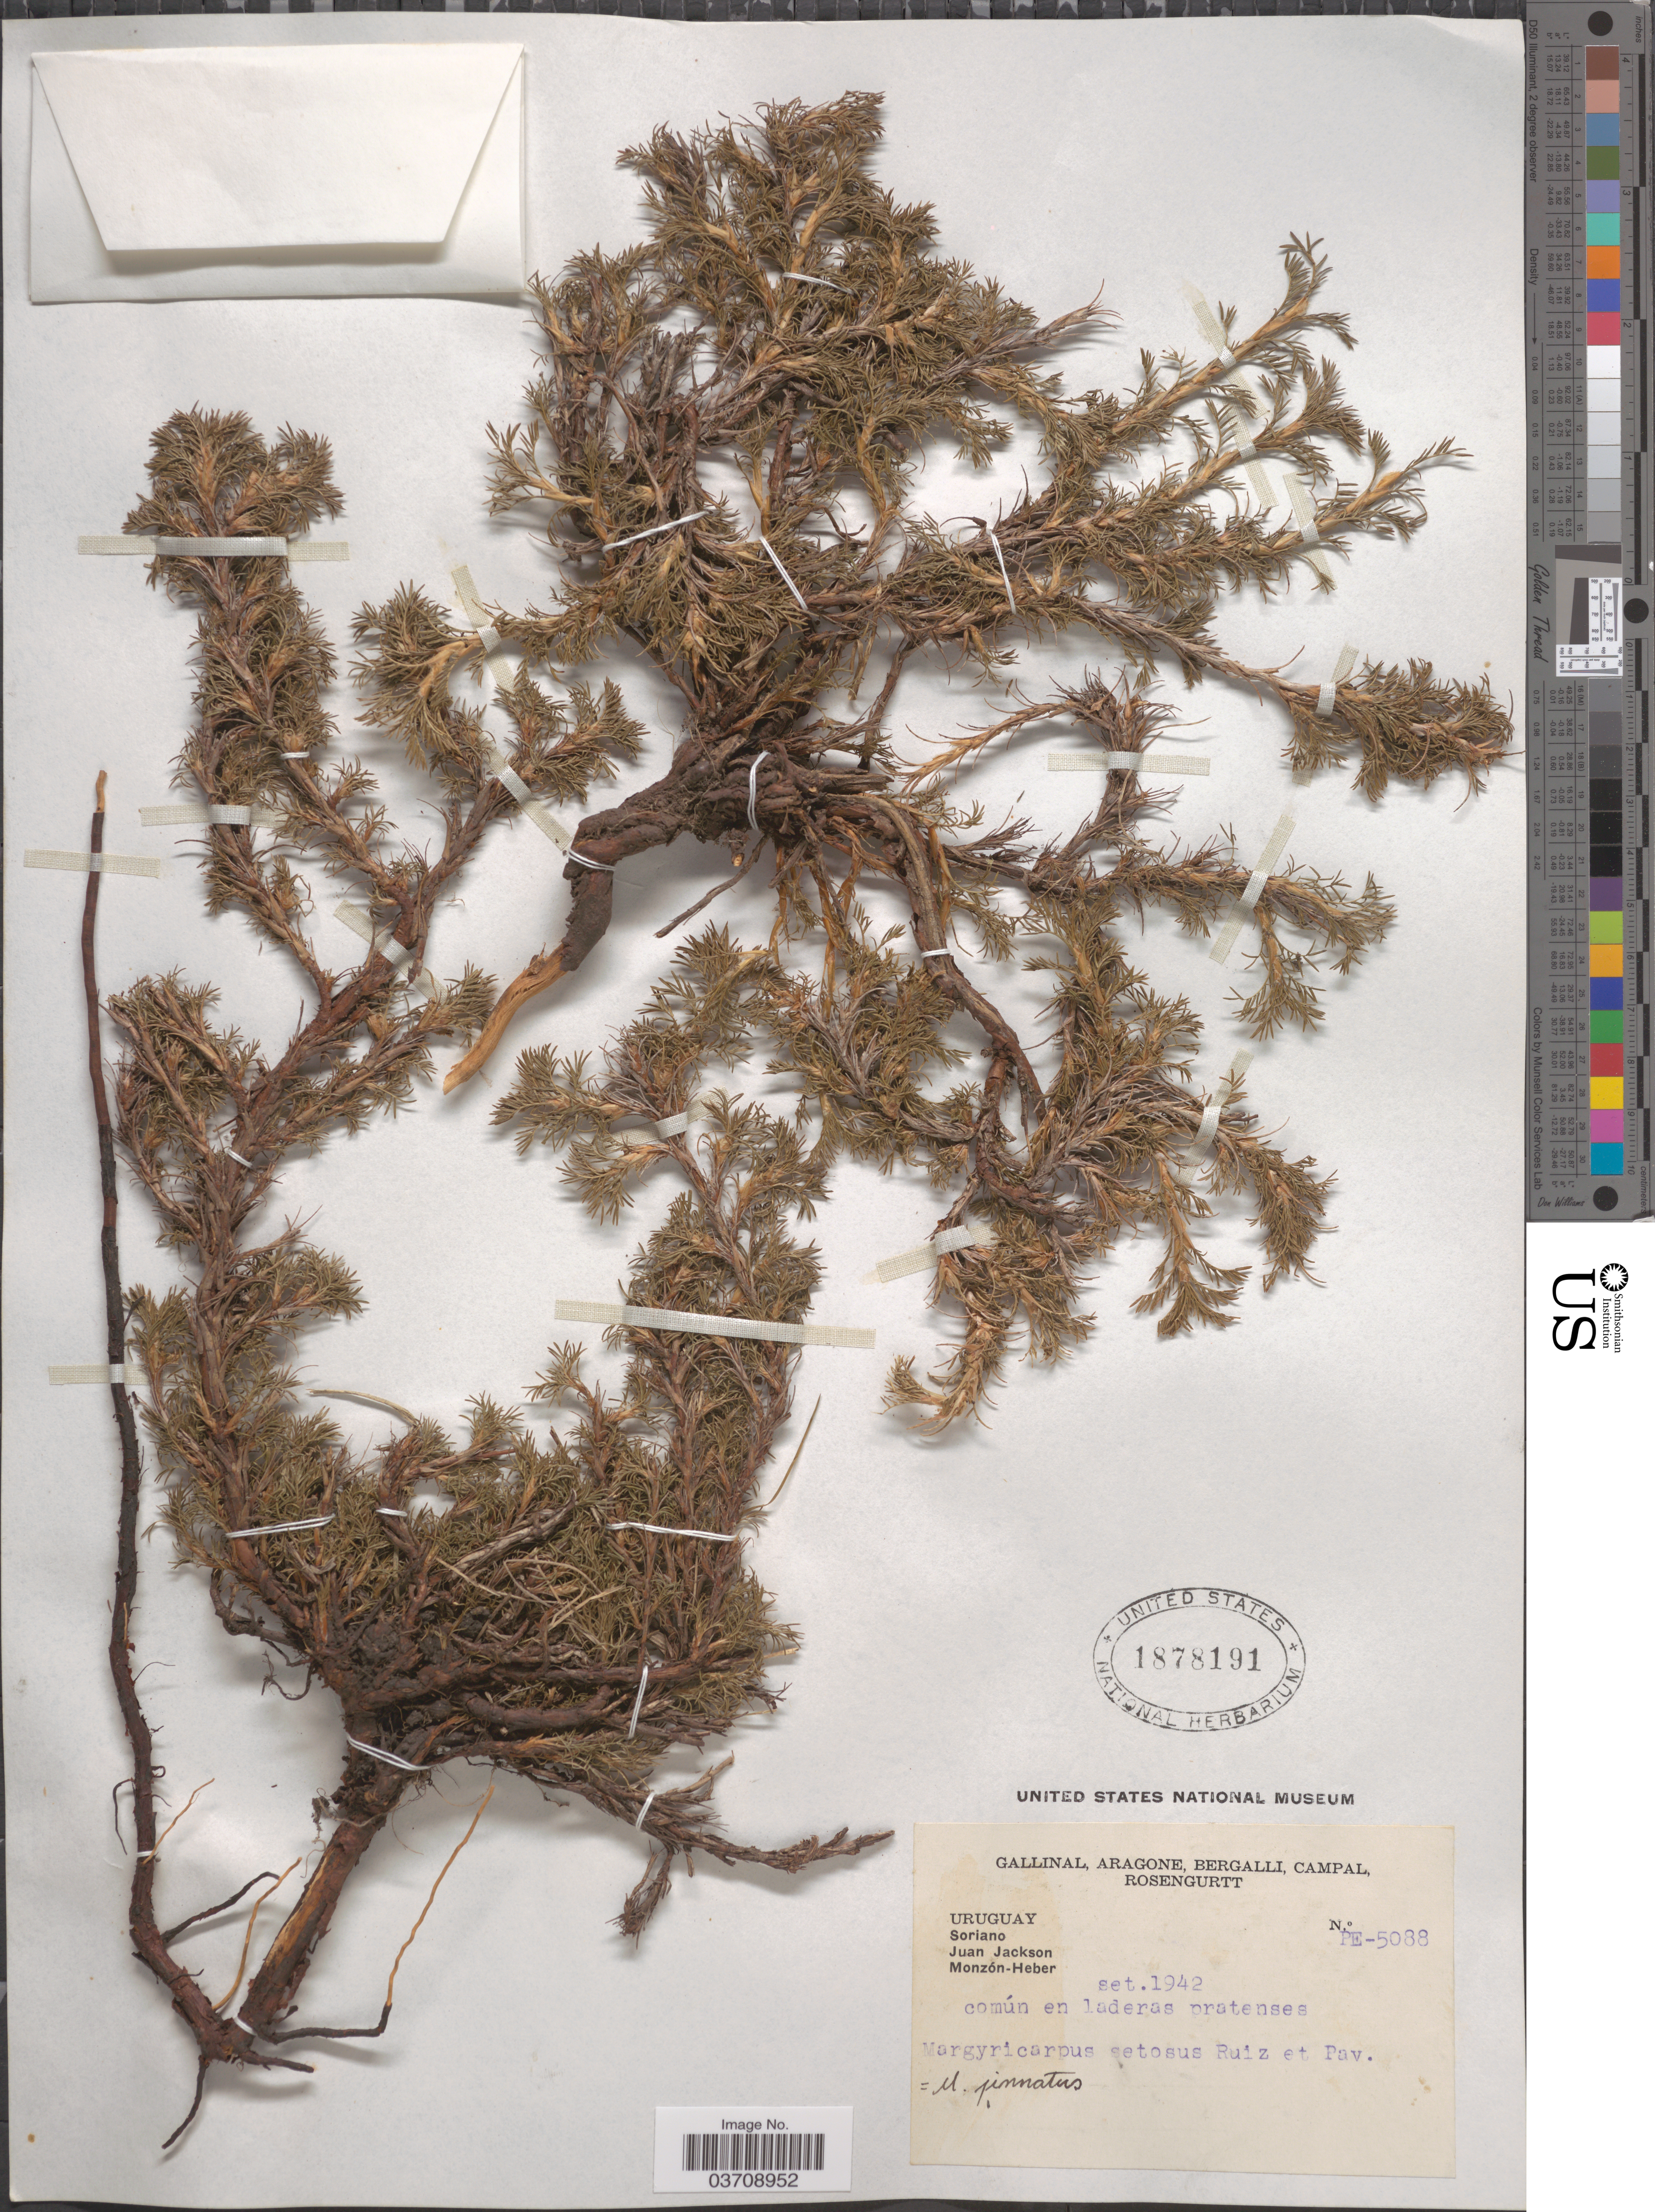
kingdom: Plantae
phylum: Tracheophyta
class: Magnoliopsida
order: Rosales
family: Rosaceae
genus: Margyricarpus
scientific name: Margyricarpus pinnatus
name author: (Lam.) Kuntze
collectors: -. Soriano, J. Jackson & Monzon-Heber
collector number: PE-5088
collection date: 1942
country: Uruguay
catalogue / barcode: US 1878191